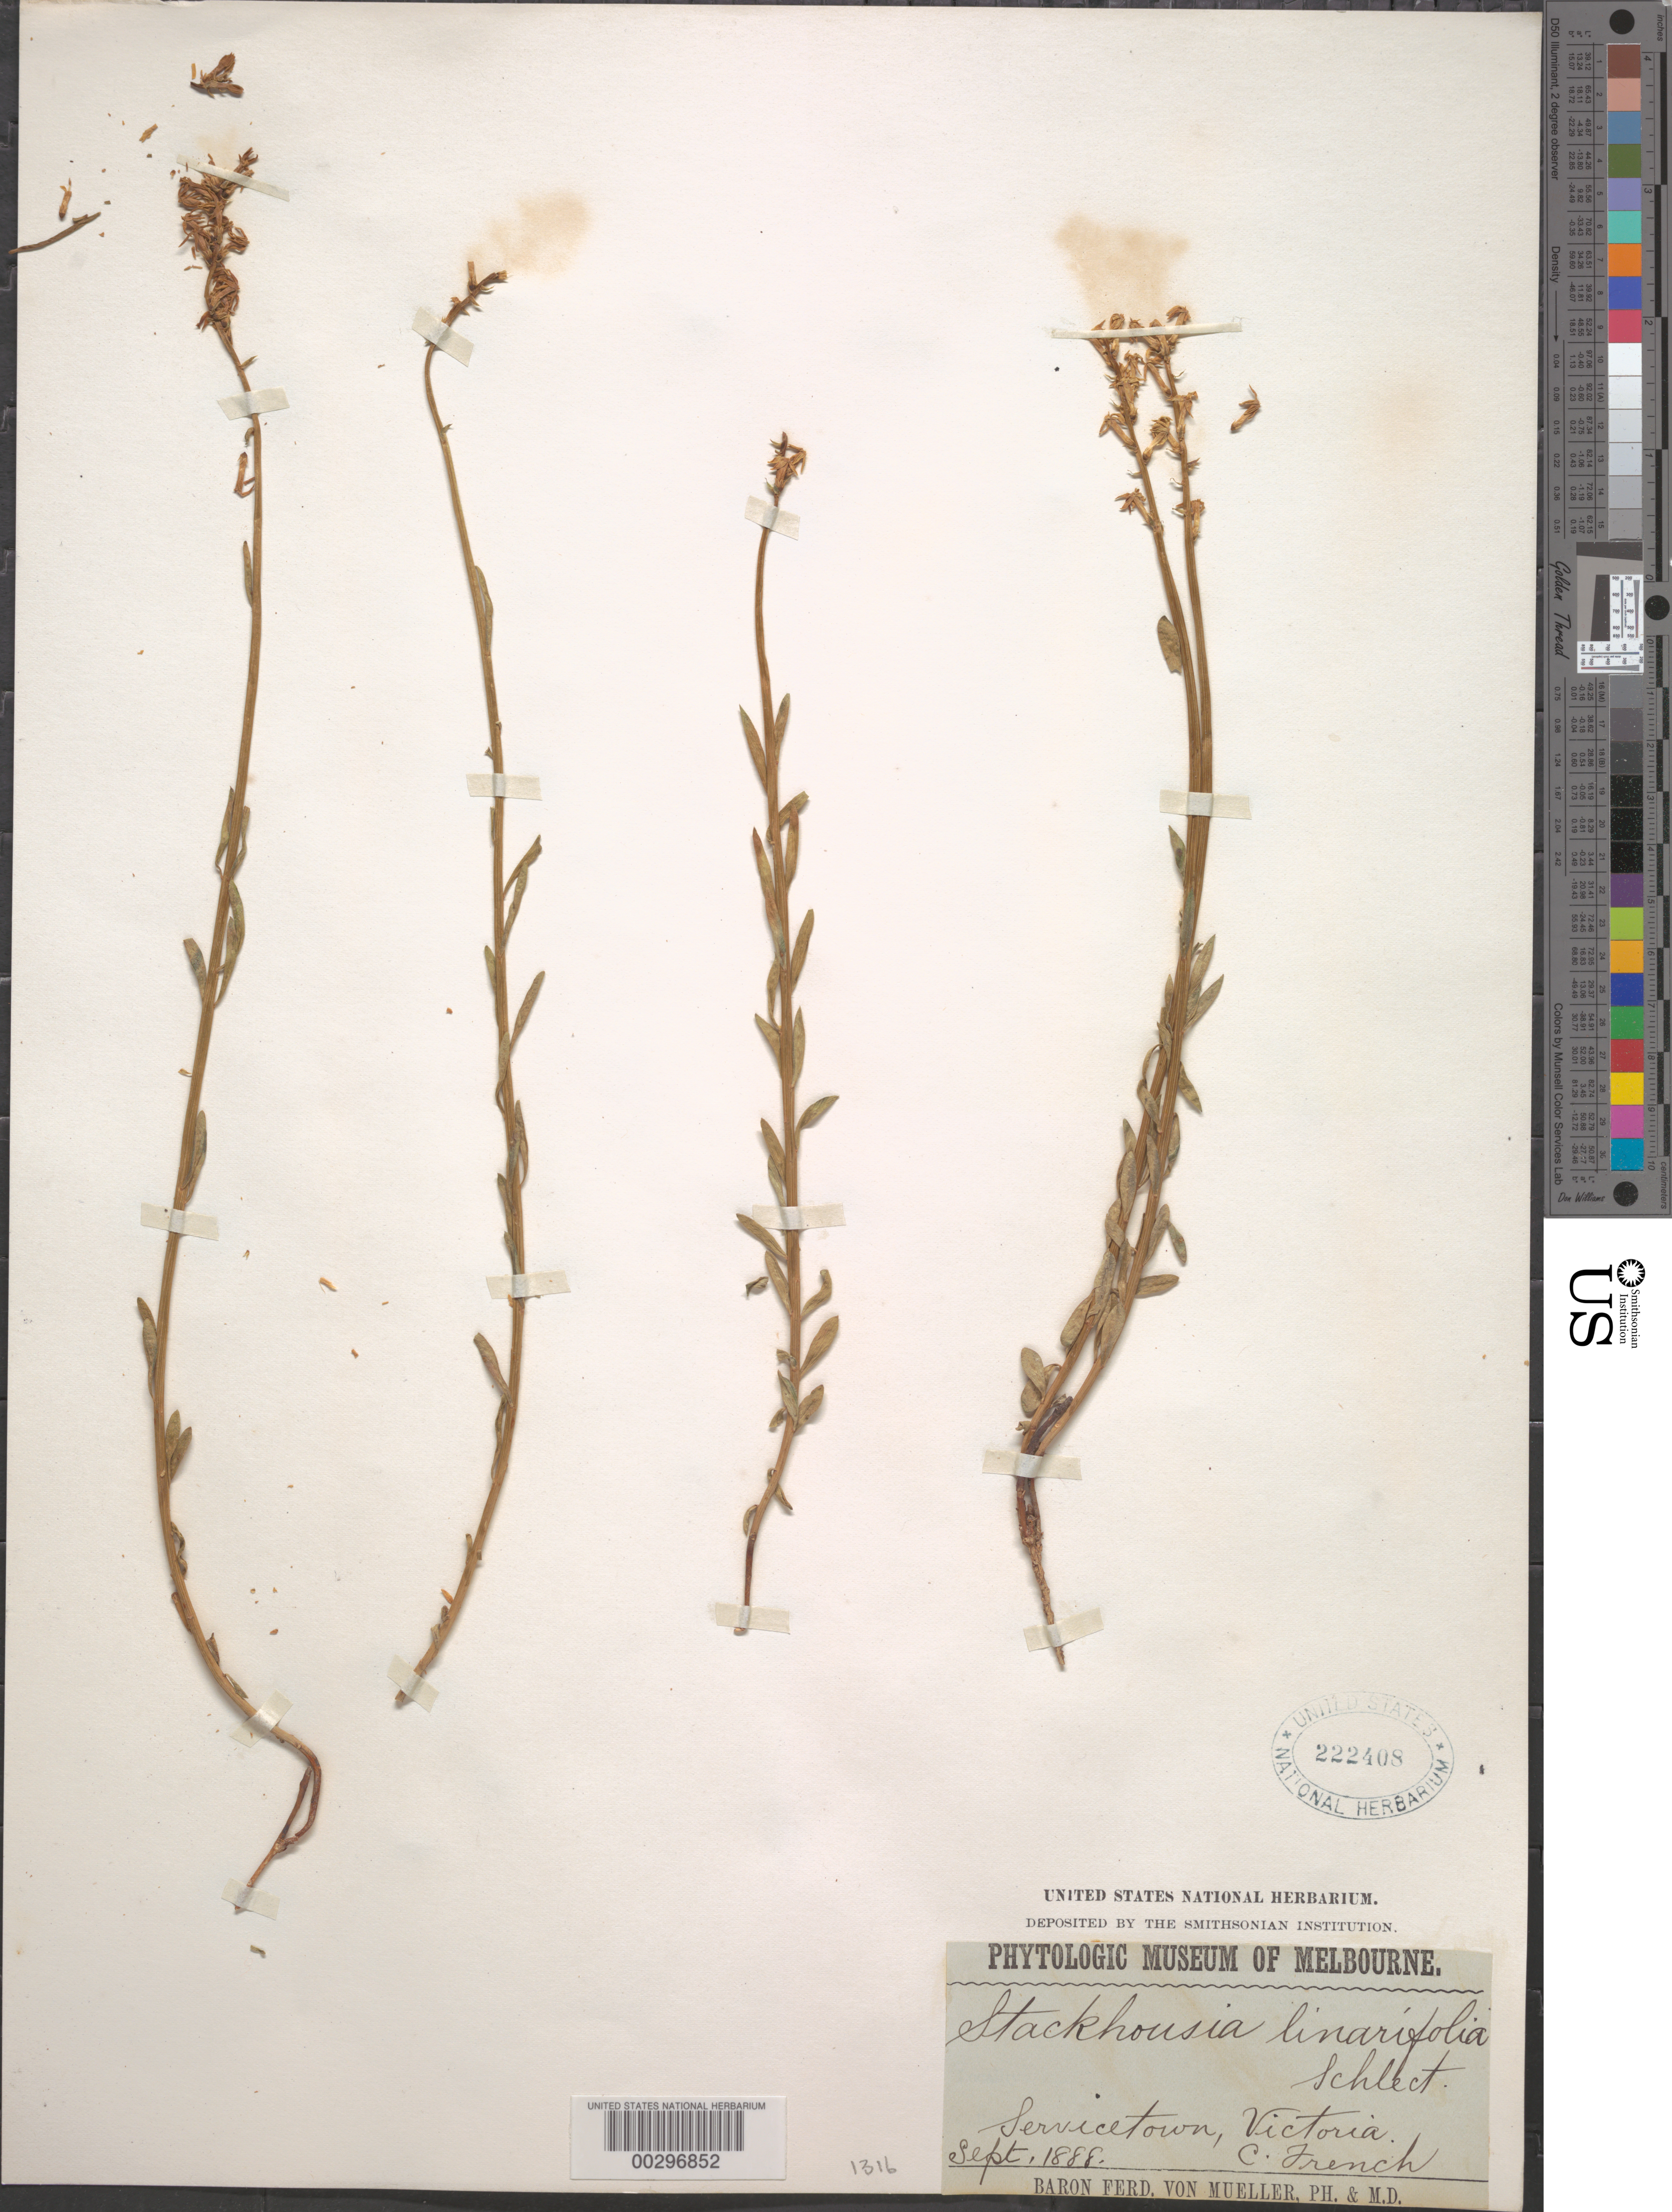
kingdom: Plantae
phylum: Tracheophyta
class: Magnoliopsida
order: Celastrales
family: Celastraceae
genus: Stackhousia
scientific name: Stackhousia linarifolia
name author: A. Cunn.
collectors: C. French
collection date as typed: Sep 1888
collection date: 1888-09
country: Australia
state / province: Victoria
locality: Servicetown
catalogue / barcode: US 222408